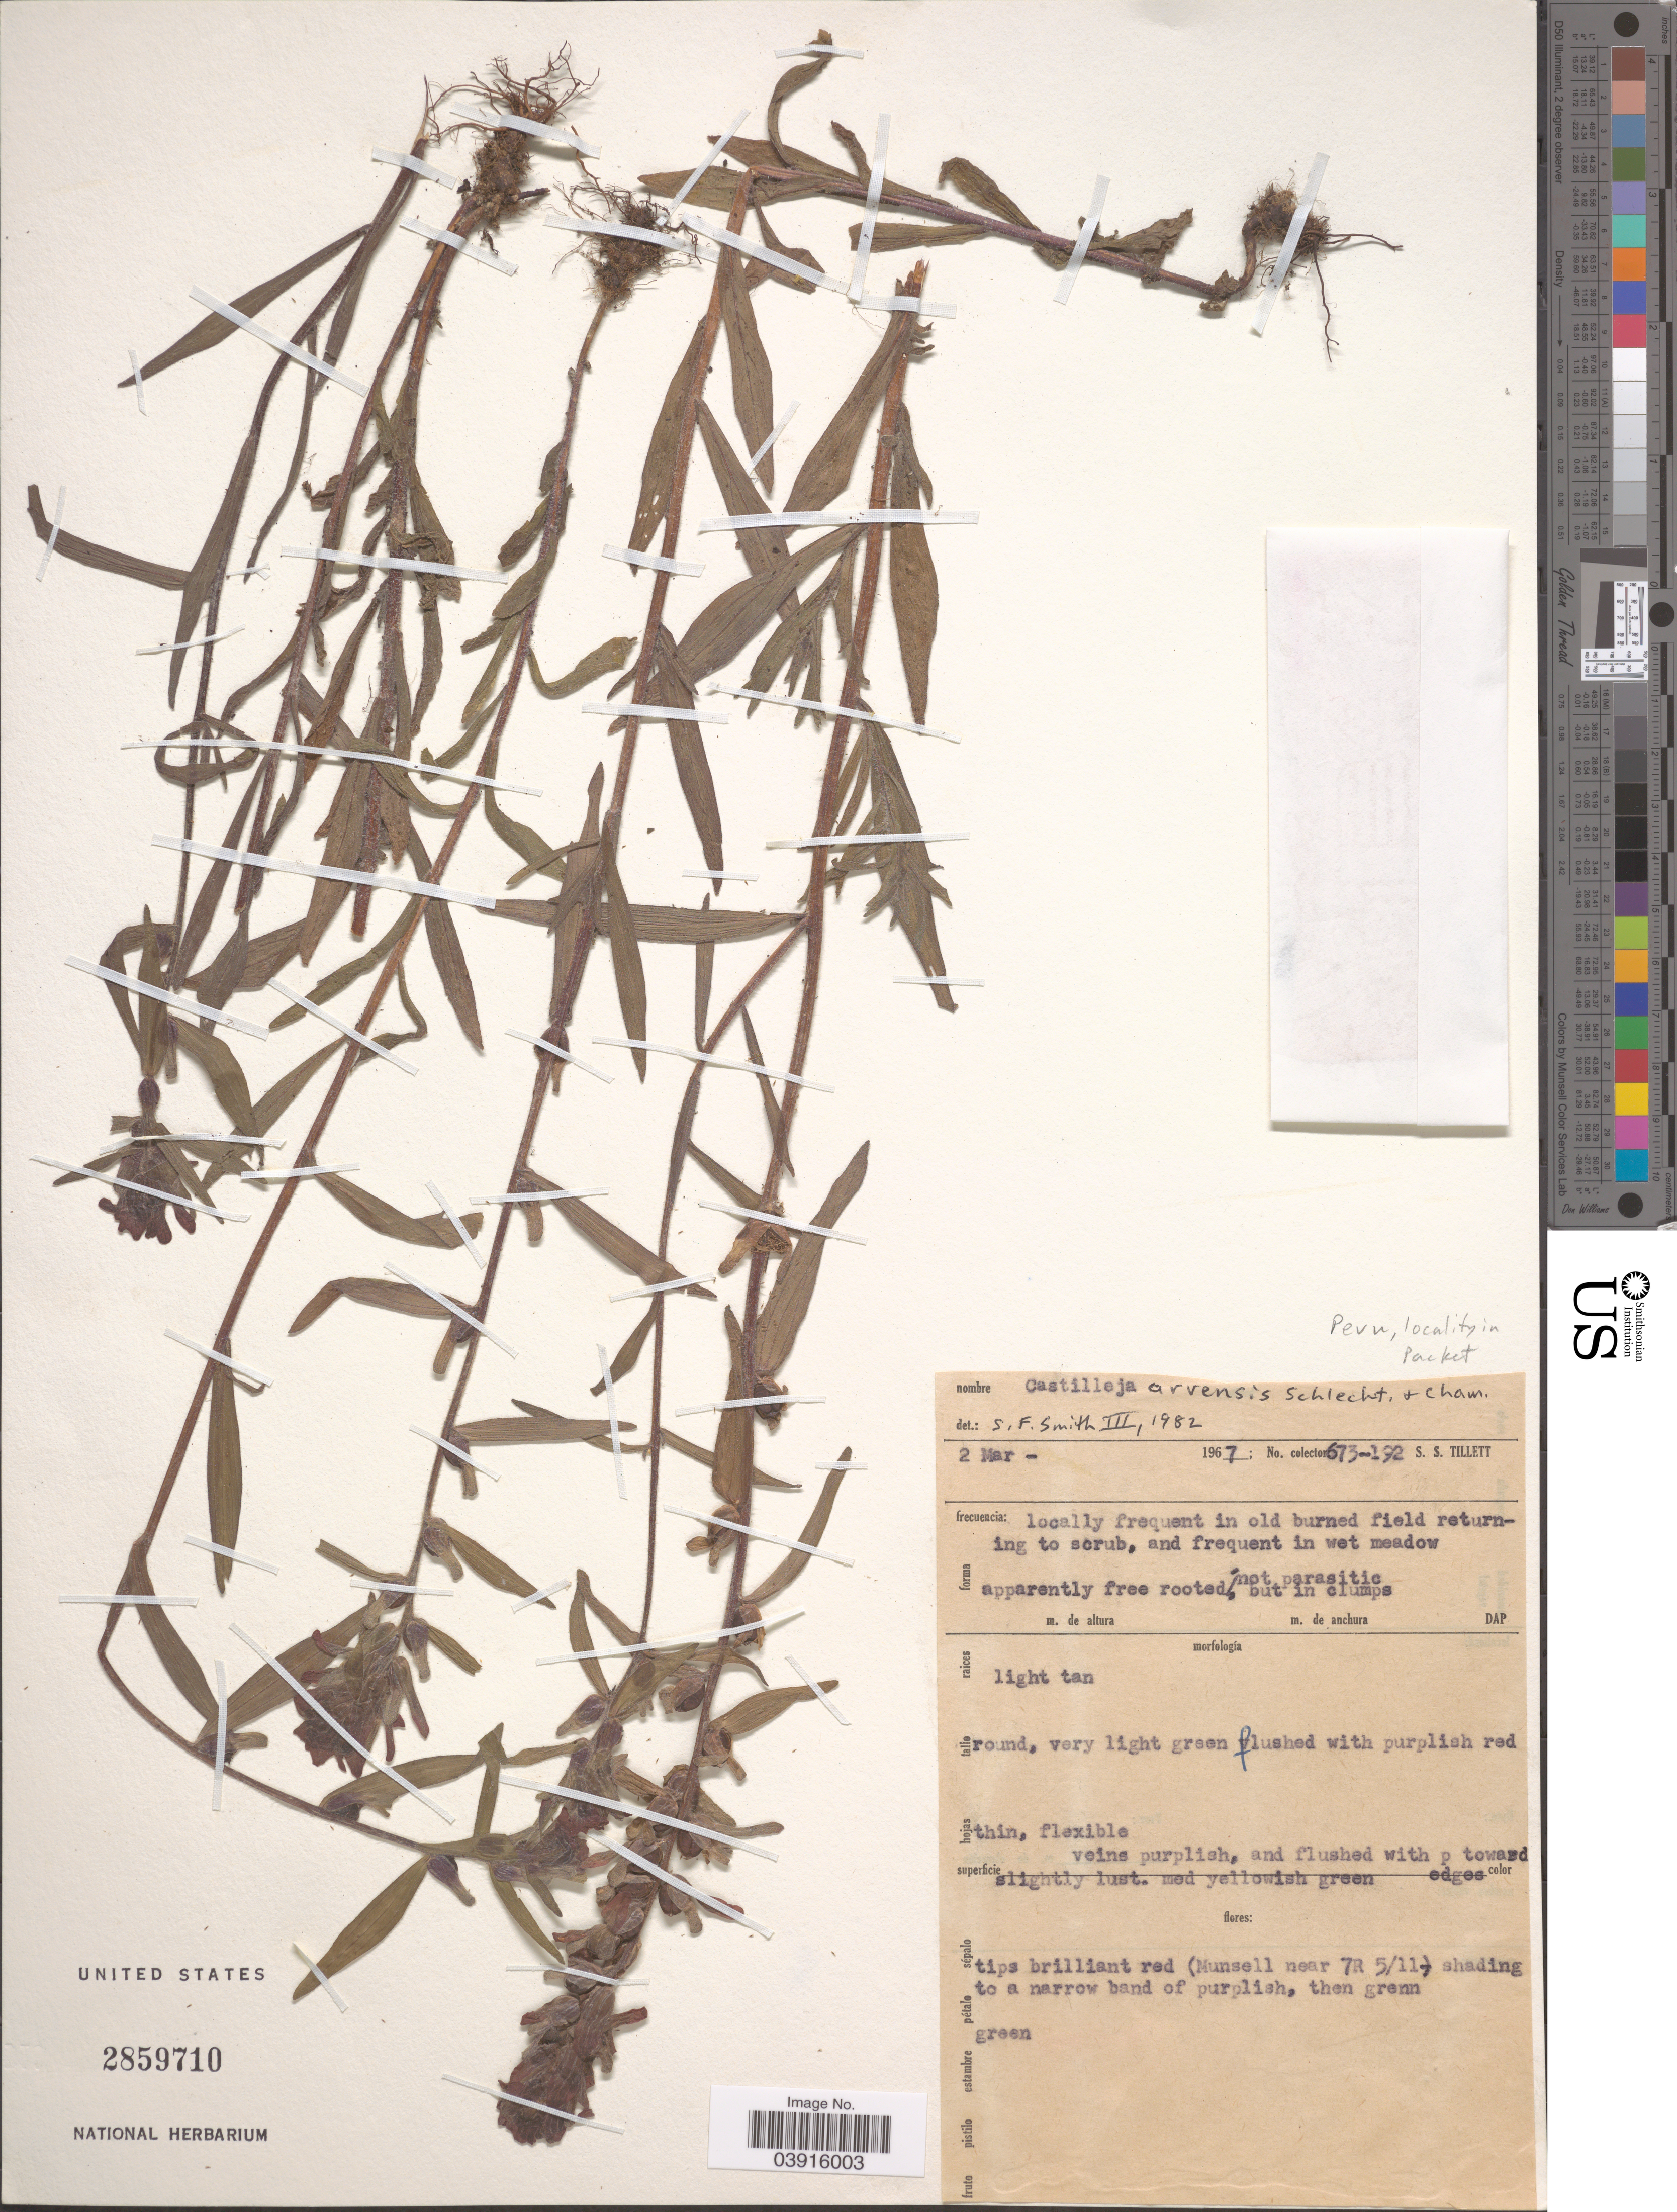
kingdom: Plantae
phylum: Tracheophyta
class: Magnoliopsida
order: Lamiales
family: Orobanchaceae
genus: Castilleja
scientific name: Castilleja arvensis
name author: Schltdl. & Cham.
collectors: S. S. Tillett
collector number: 673-192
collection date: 1967-03-02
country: Peru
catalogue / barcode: US 2859710